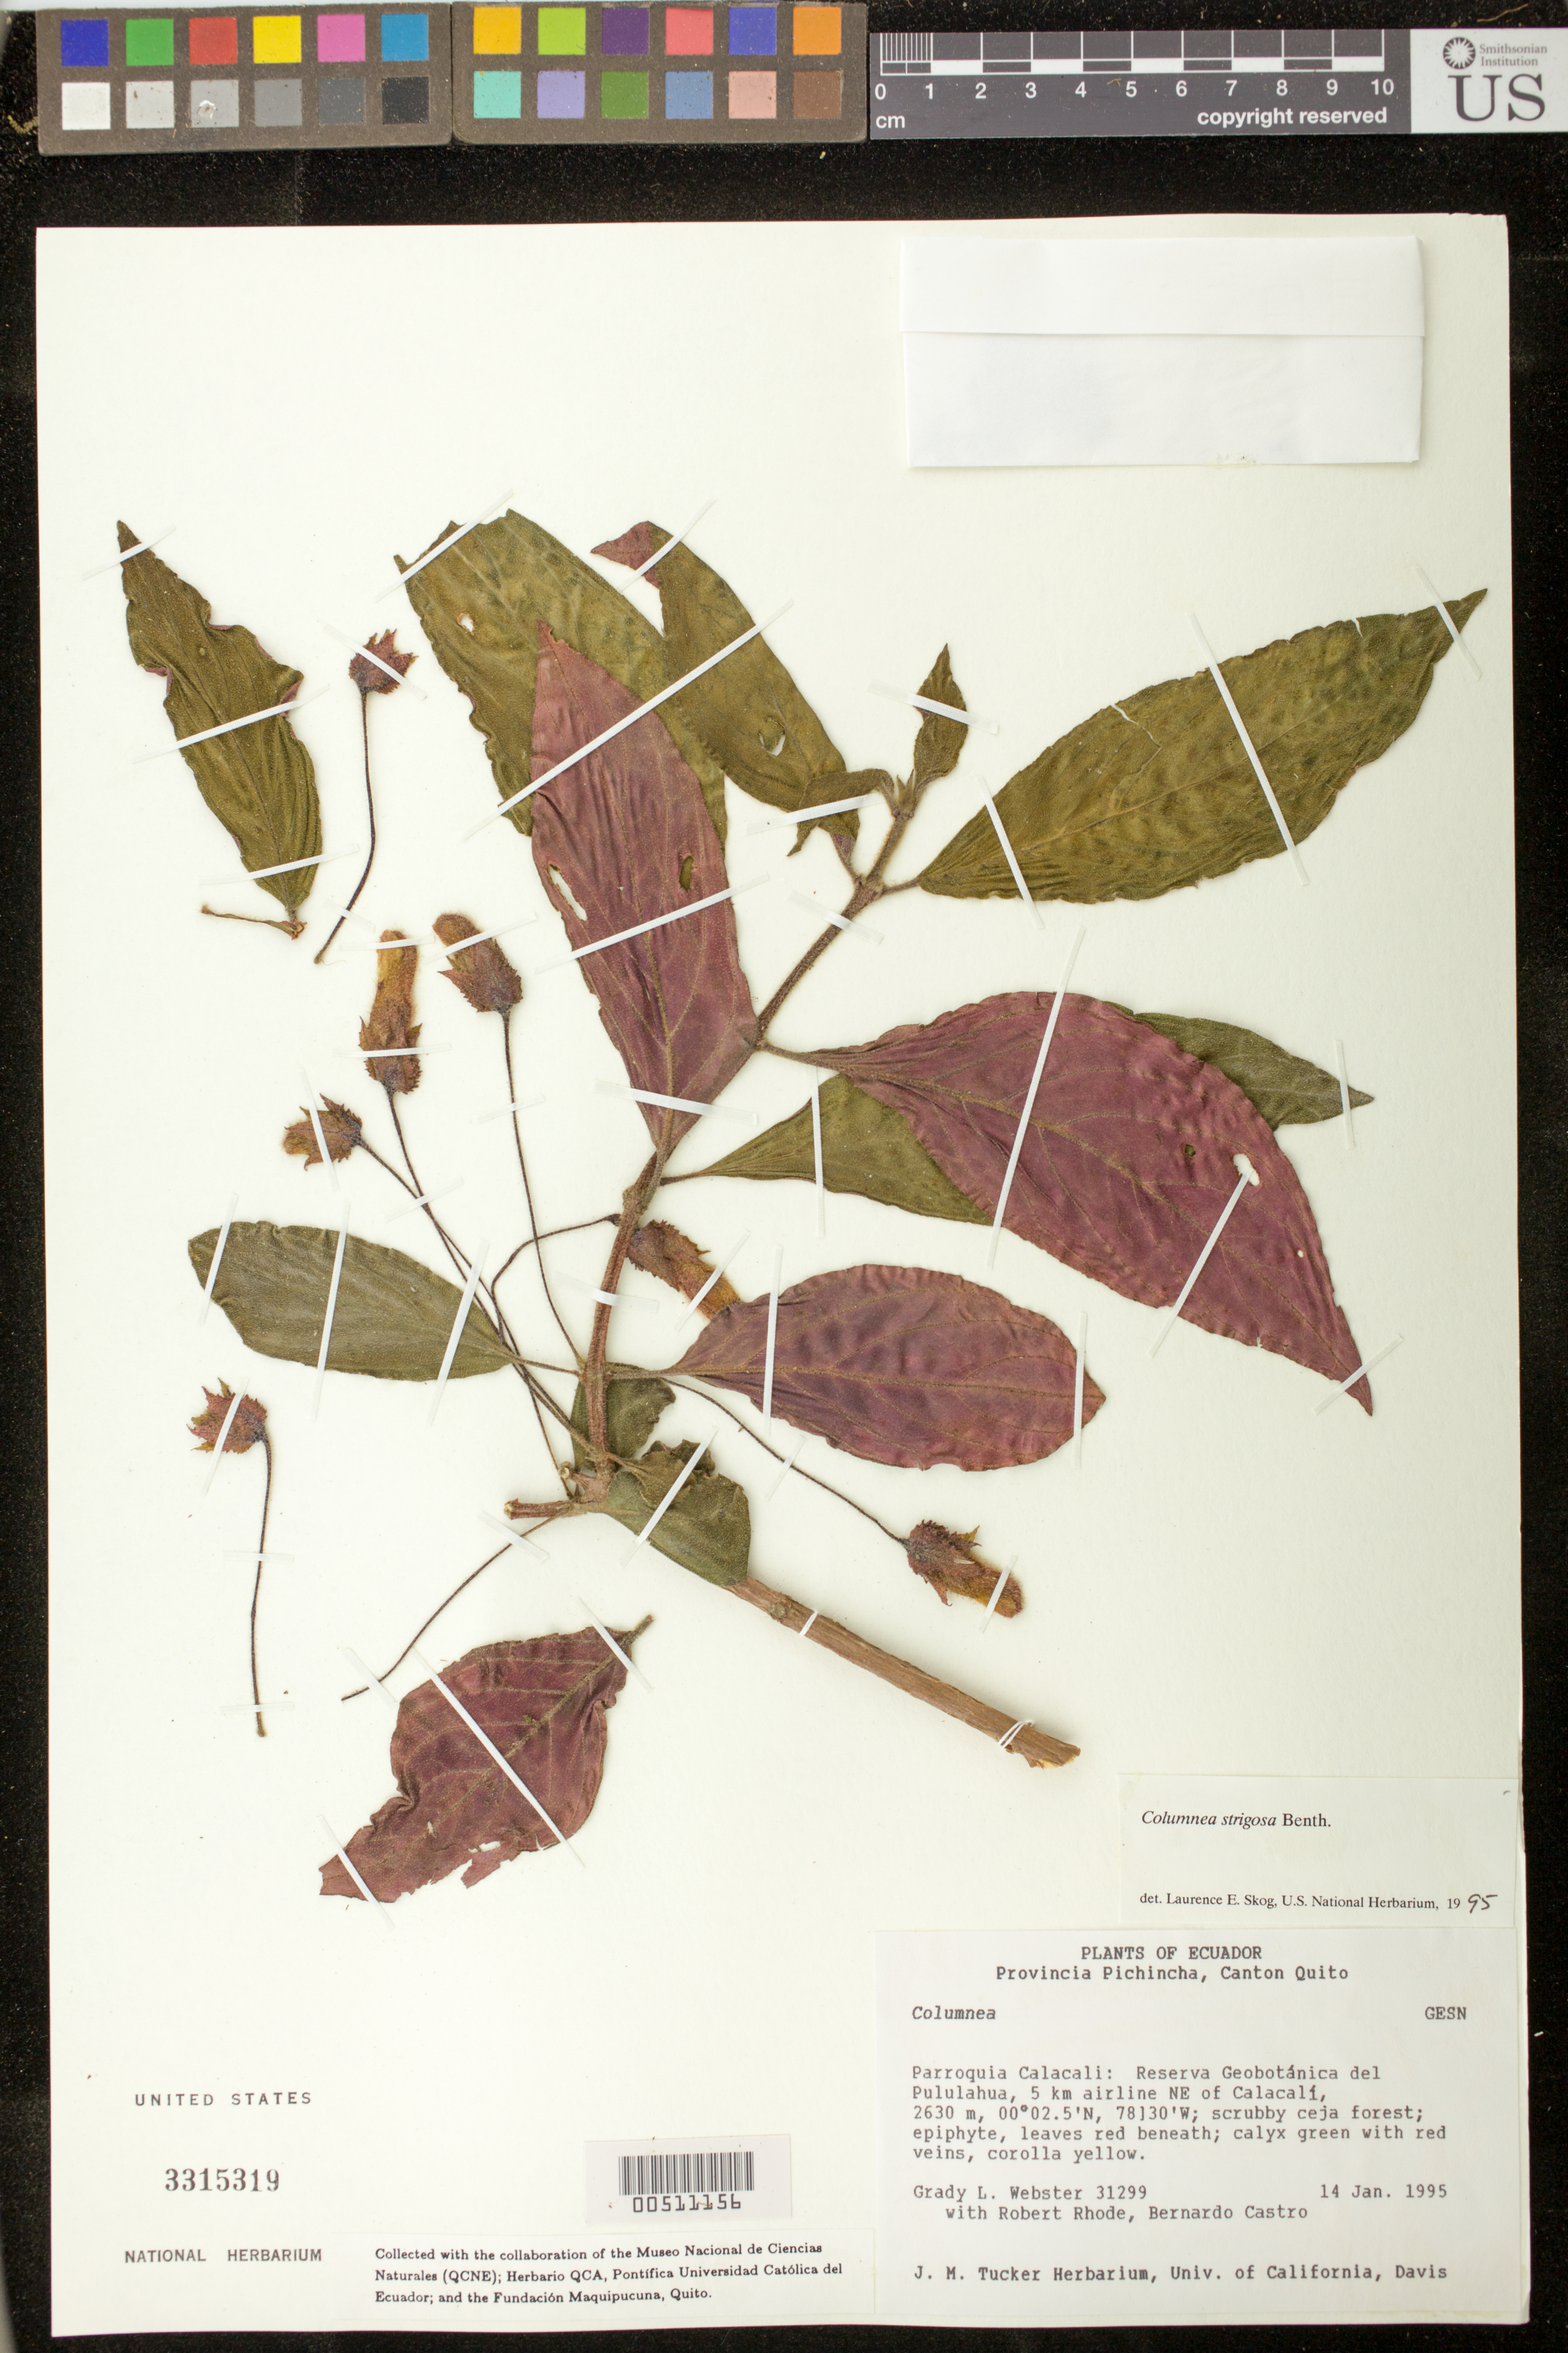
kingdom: Plantae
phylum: Tracheophyta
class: Magnoliopsida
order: Lamiales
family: Gesneriaceae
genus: Columnea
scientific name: Columnea strigosa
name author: Benth.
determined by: Skog, Laurence E.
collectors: G. L. Webster, R. Rhode & B. Castro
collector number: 31299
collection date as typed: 14 Jan 1995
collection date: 1995-01-14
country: Ecuador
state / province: Pichincha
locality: Parroquia Calacali: Reserva Geobotánica del Pululahua, 5 km airline NE of Calacalí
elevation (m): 2630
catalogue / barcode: US 3315319